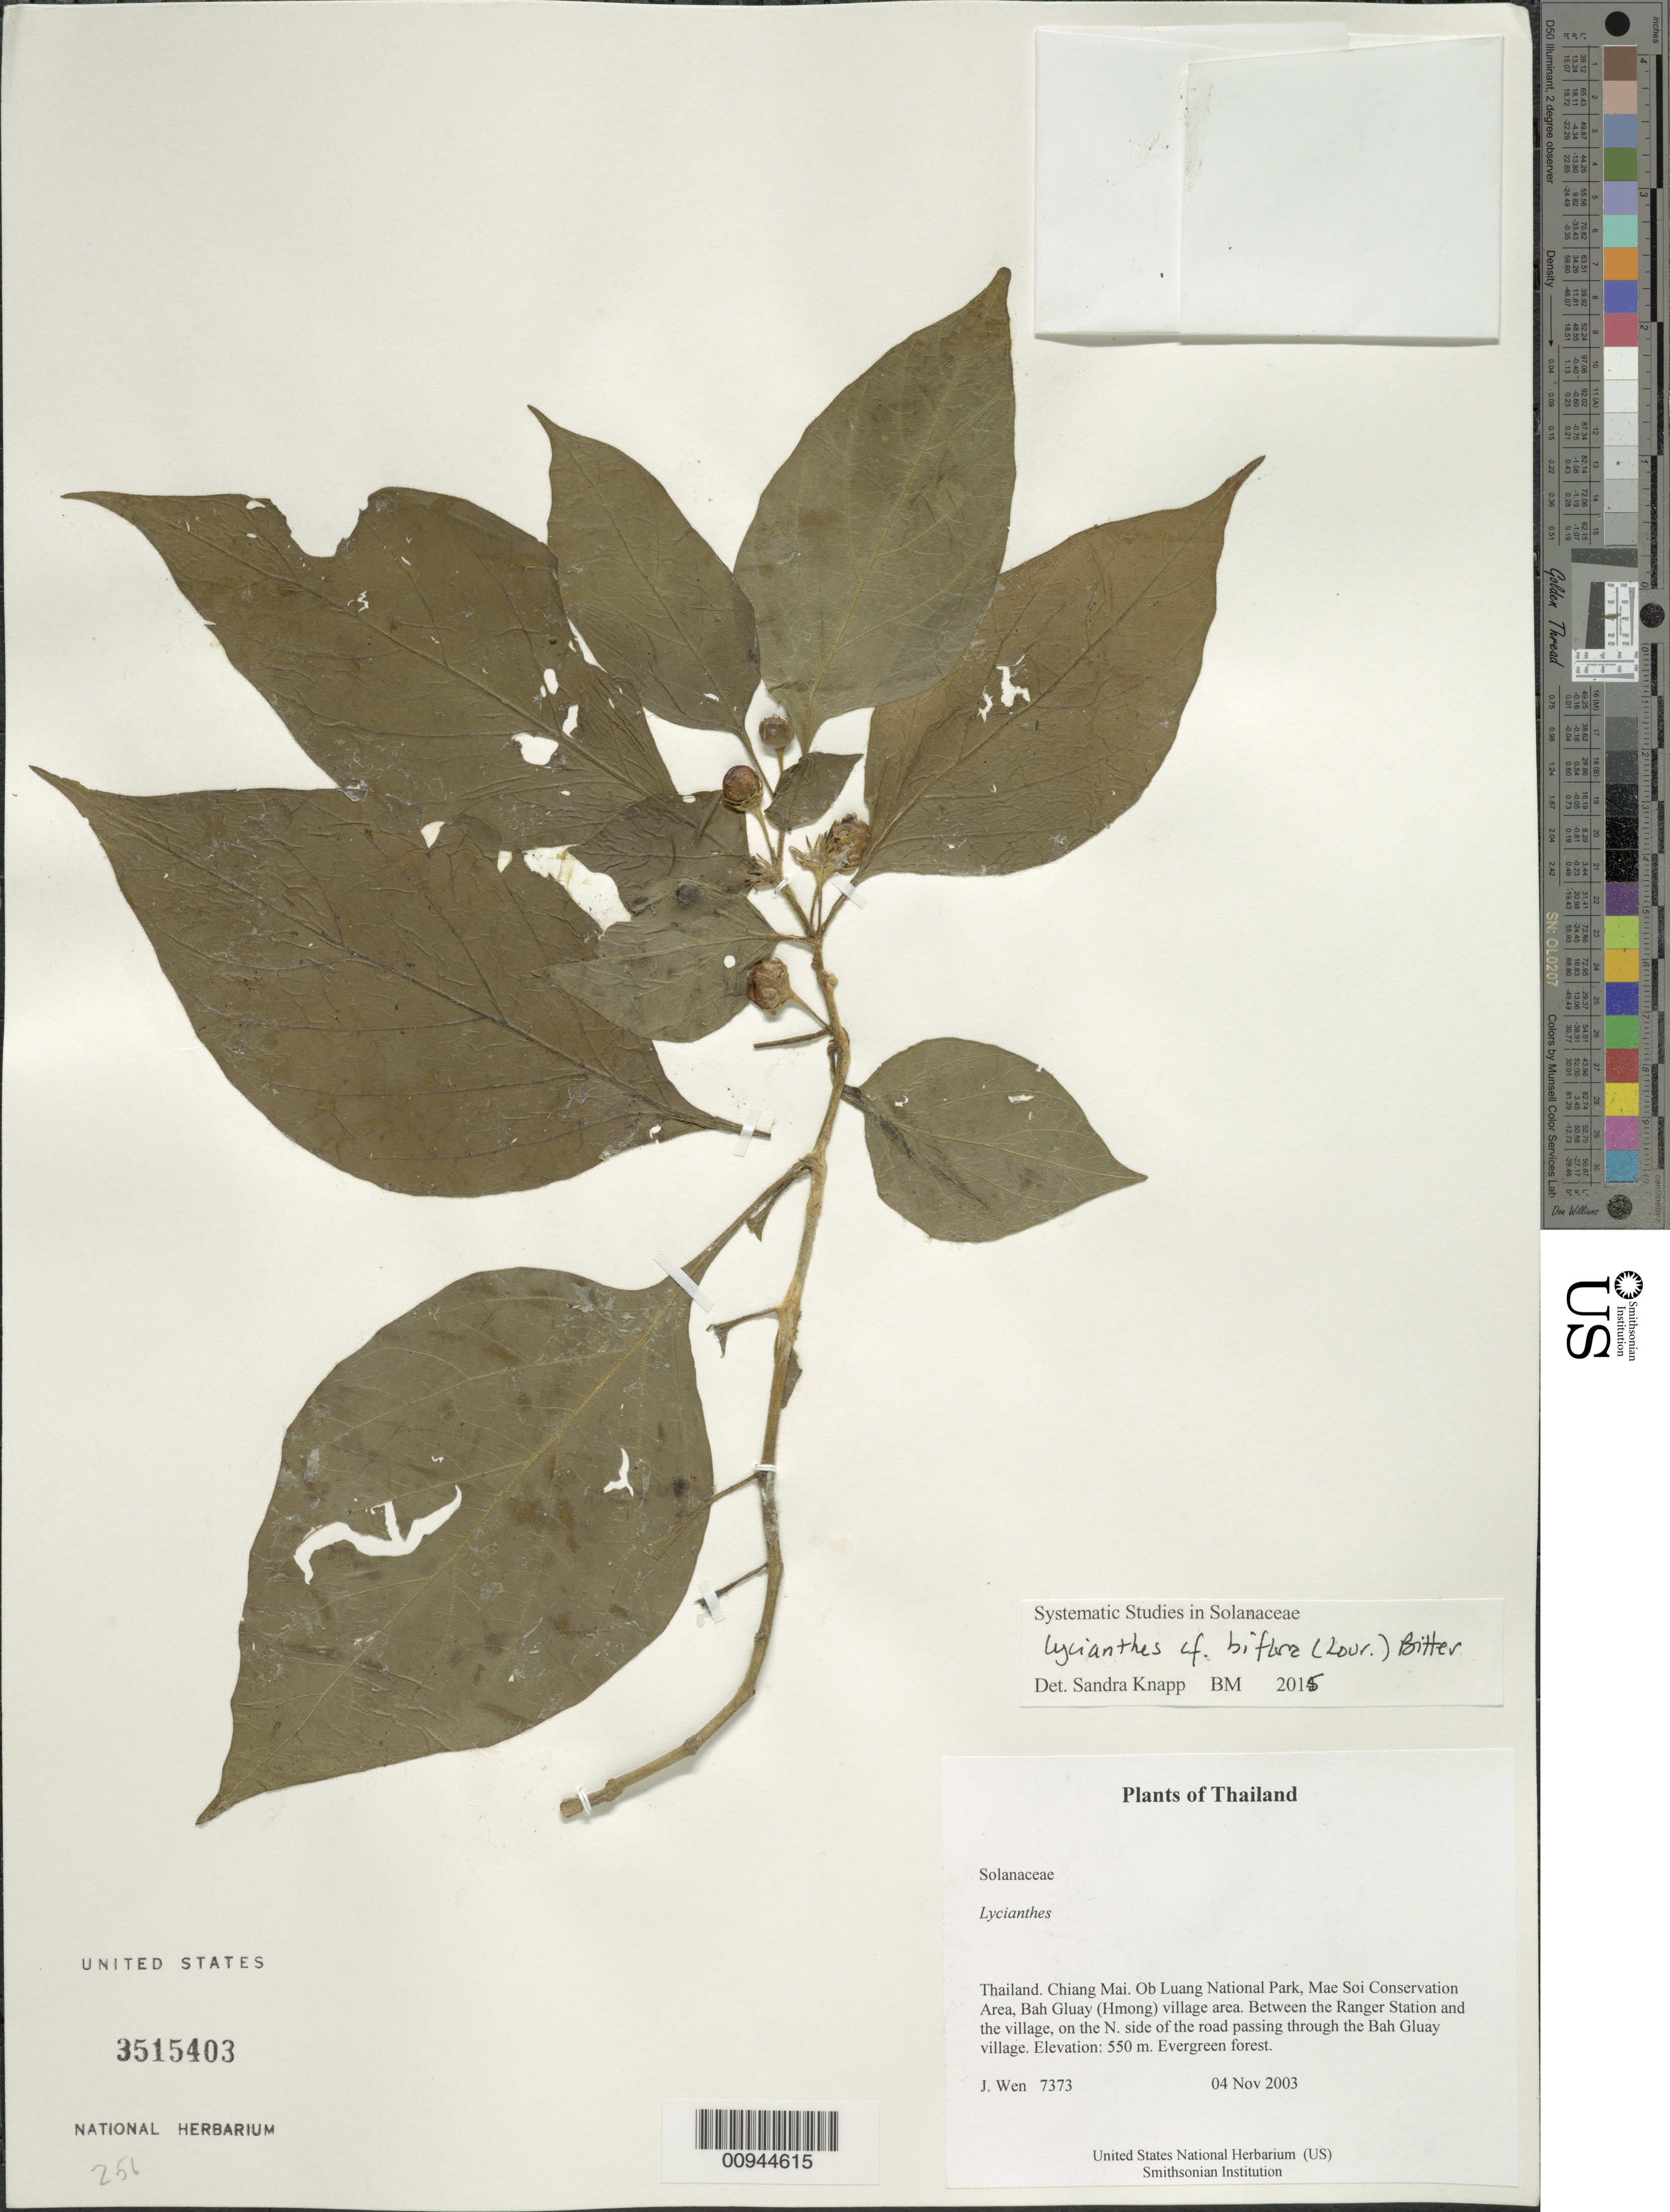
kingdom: Plantae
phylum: Tracheophyta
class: Magnoliopsida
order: Solanales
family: Solanaceae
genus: Lycianthes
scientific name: Lycianthes biflora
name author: (Lour.) Bitter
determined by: Knapp, S. D.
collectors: J. Wen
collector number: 7373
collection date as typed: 04 Nov 2003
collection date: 2003-11-04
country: Thailand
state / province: Chiang Mai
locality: Ob Luang National Park, Mae Soi Conservation Area, Bah Gluay (Hmong) village area. Between the Ranger Station and the village, on the N. side of the road passing through the Bah Gluay village.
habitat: Evergreen forest.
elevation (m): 550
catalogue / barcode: US 3515403